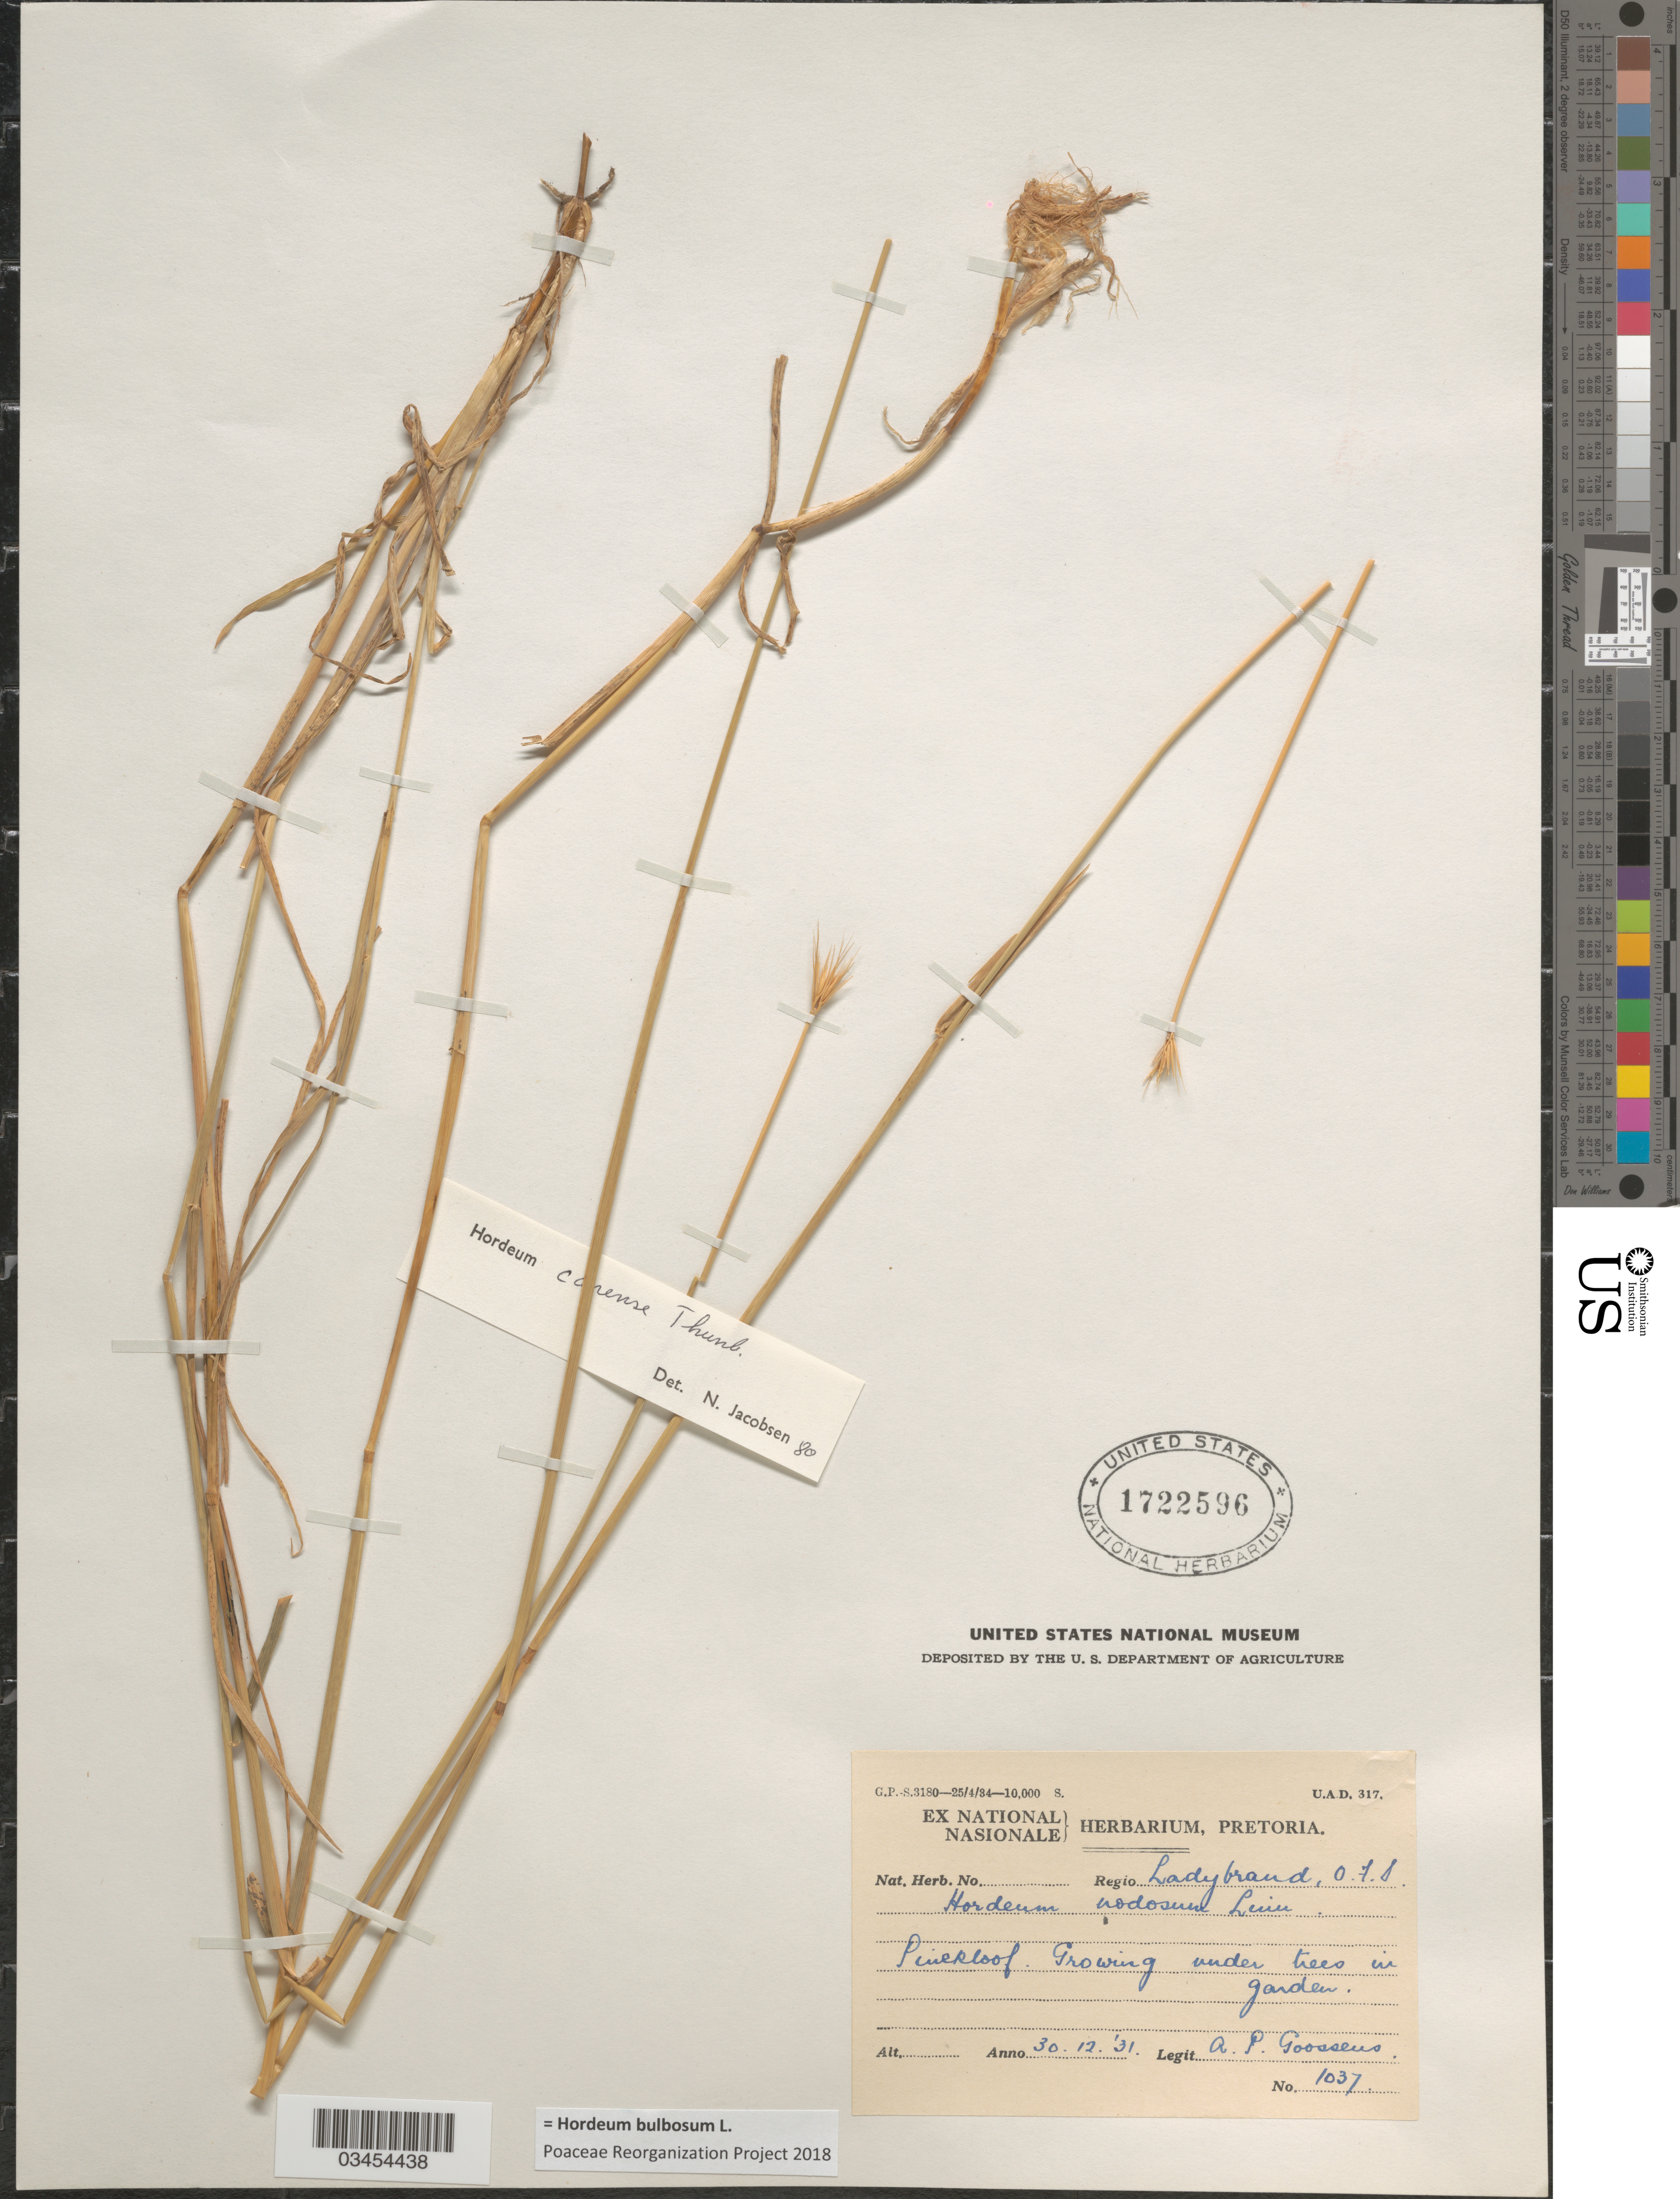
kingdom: Plantae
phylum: Tracheophyta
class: Liliopsida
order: Poales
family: Poaceae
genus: Hordeum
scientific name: Hordeum bulbosum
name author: L.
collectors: A. P. G. Goossens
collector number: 1037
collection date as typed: Transcribed d/m/y: 30/12/31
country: South Africa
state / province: Free State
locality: Regio Ladybrand, O.F.S. Pinekloof. Growing under trees in garden.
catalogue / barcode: US 1722596